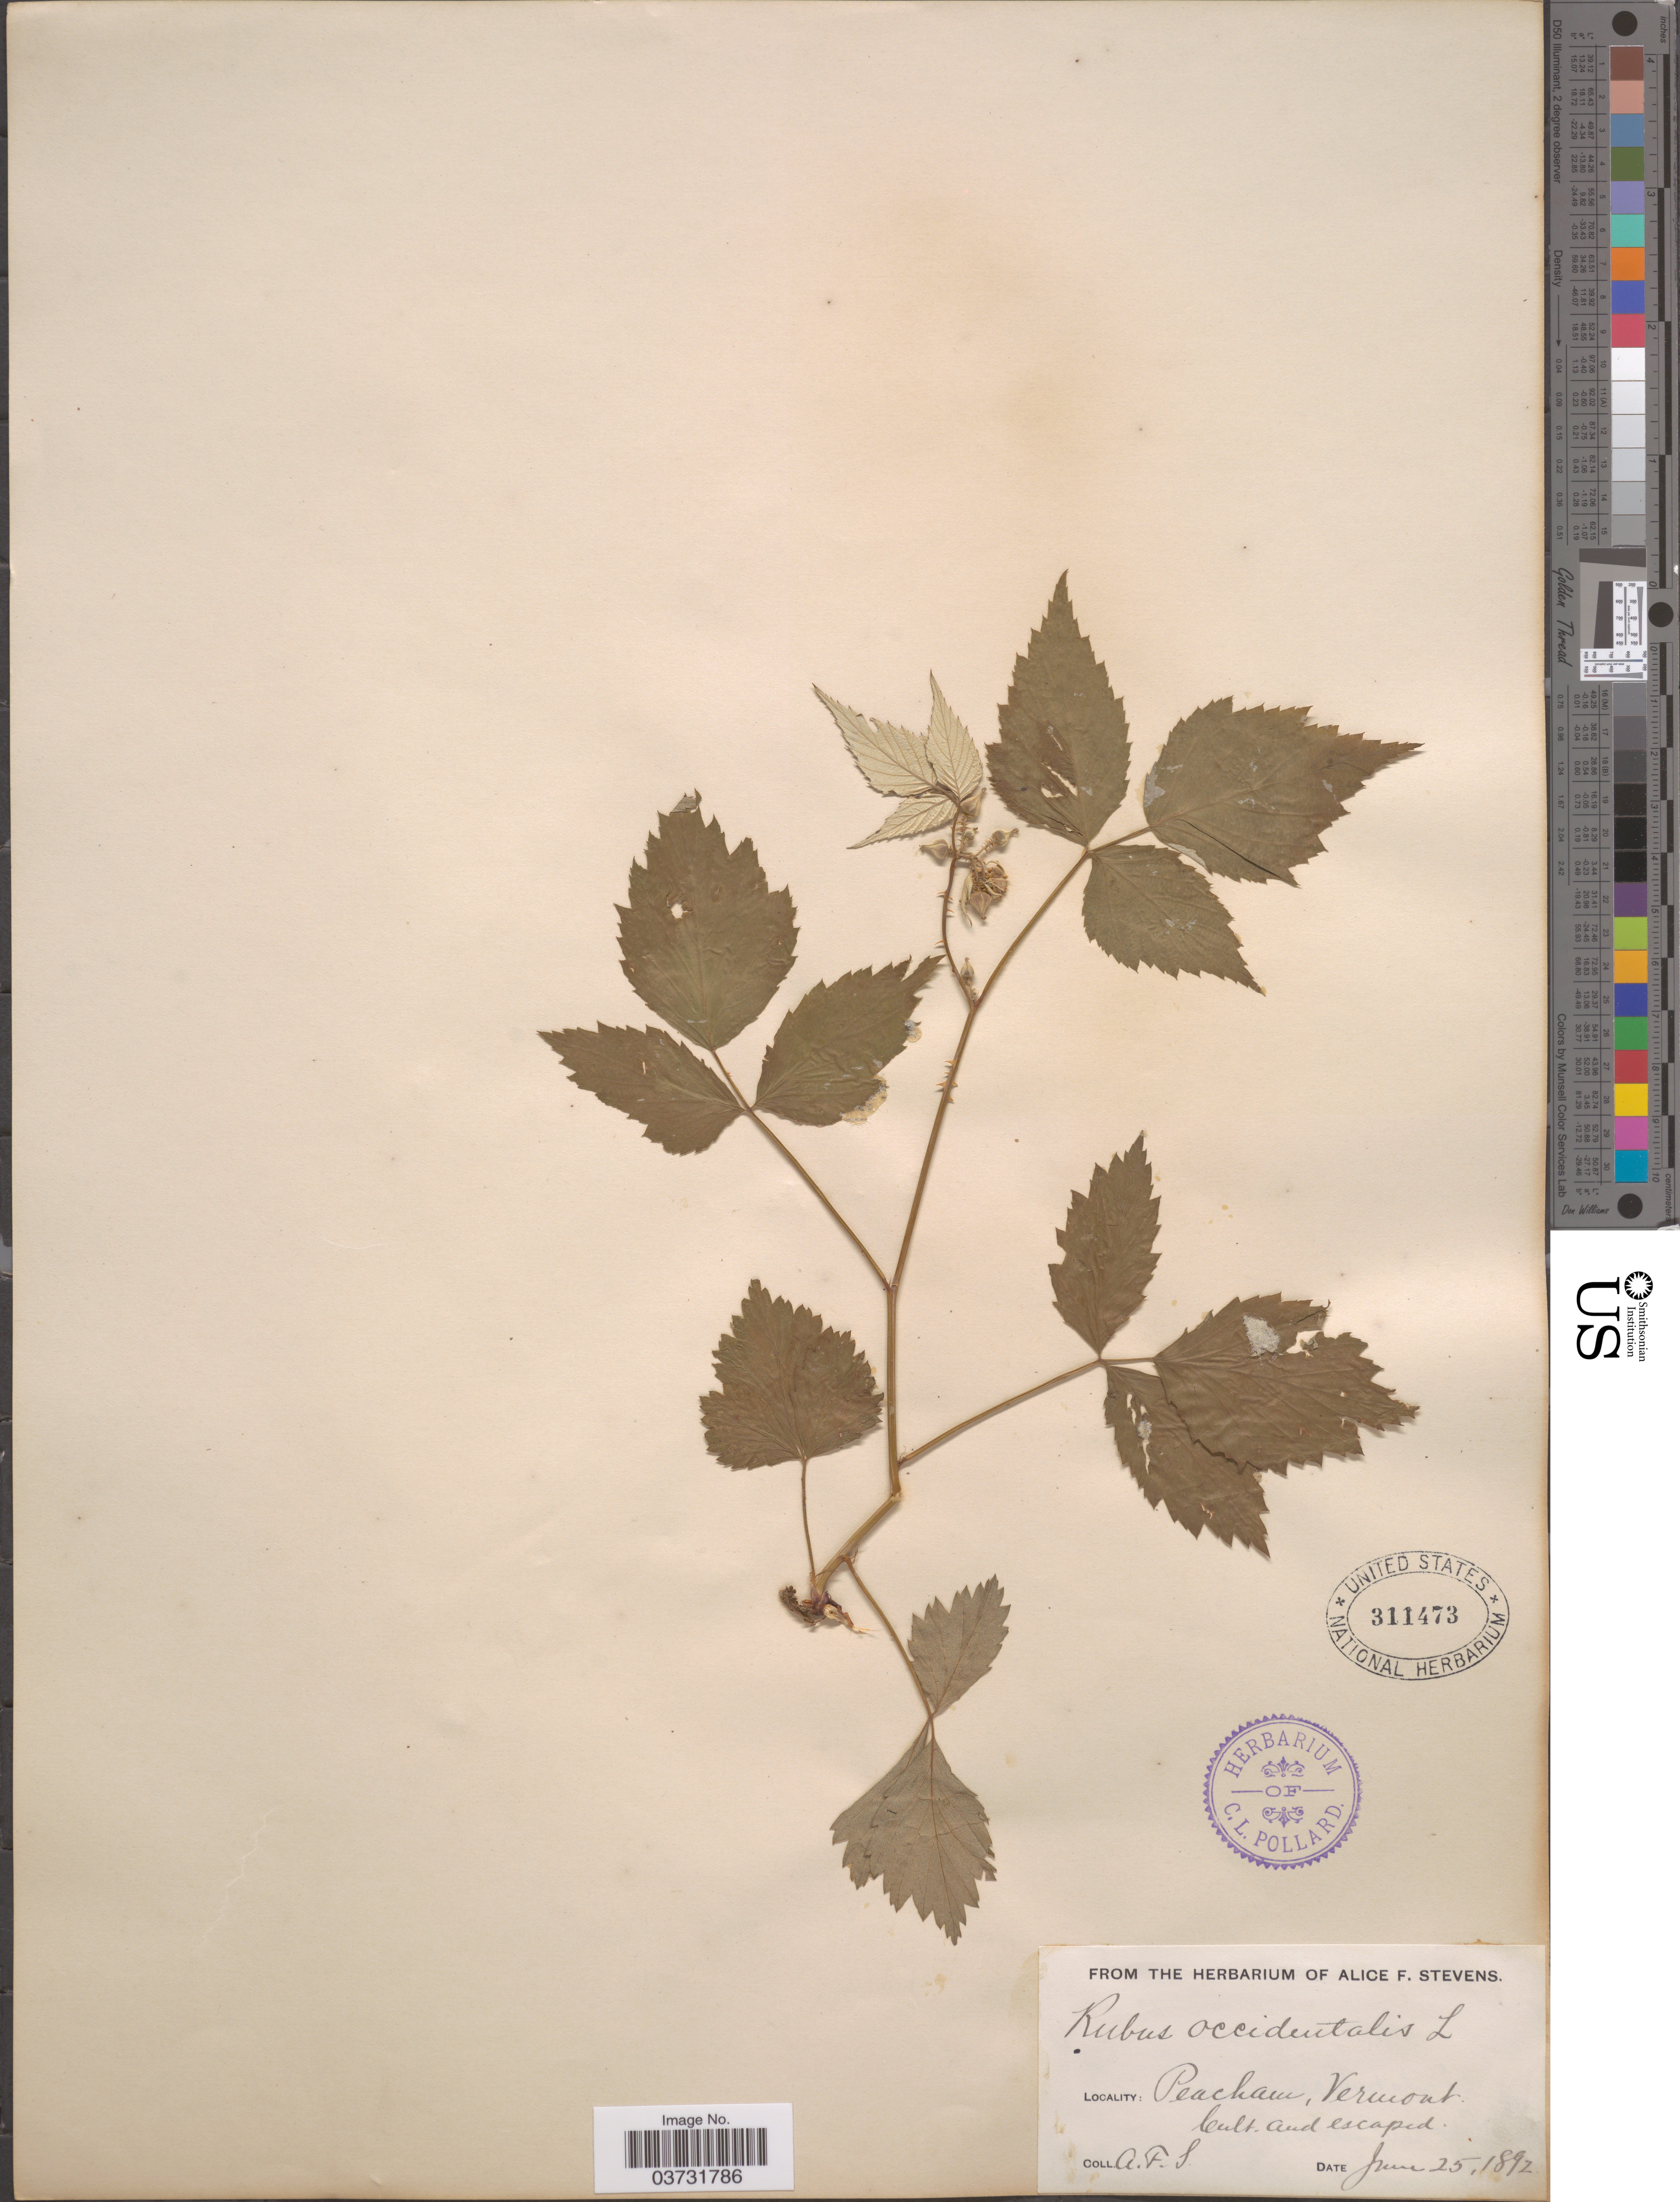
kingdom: Plantae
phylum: Tracheophyta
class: Magnoliopsida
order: Rosales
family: Rosaceae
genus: Rubus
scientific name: Rubus occidentalis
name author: L.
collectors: A. Stevens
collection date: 1892-06-25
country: United States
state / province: Vermont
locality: Peacham.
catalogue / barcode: US 311473